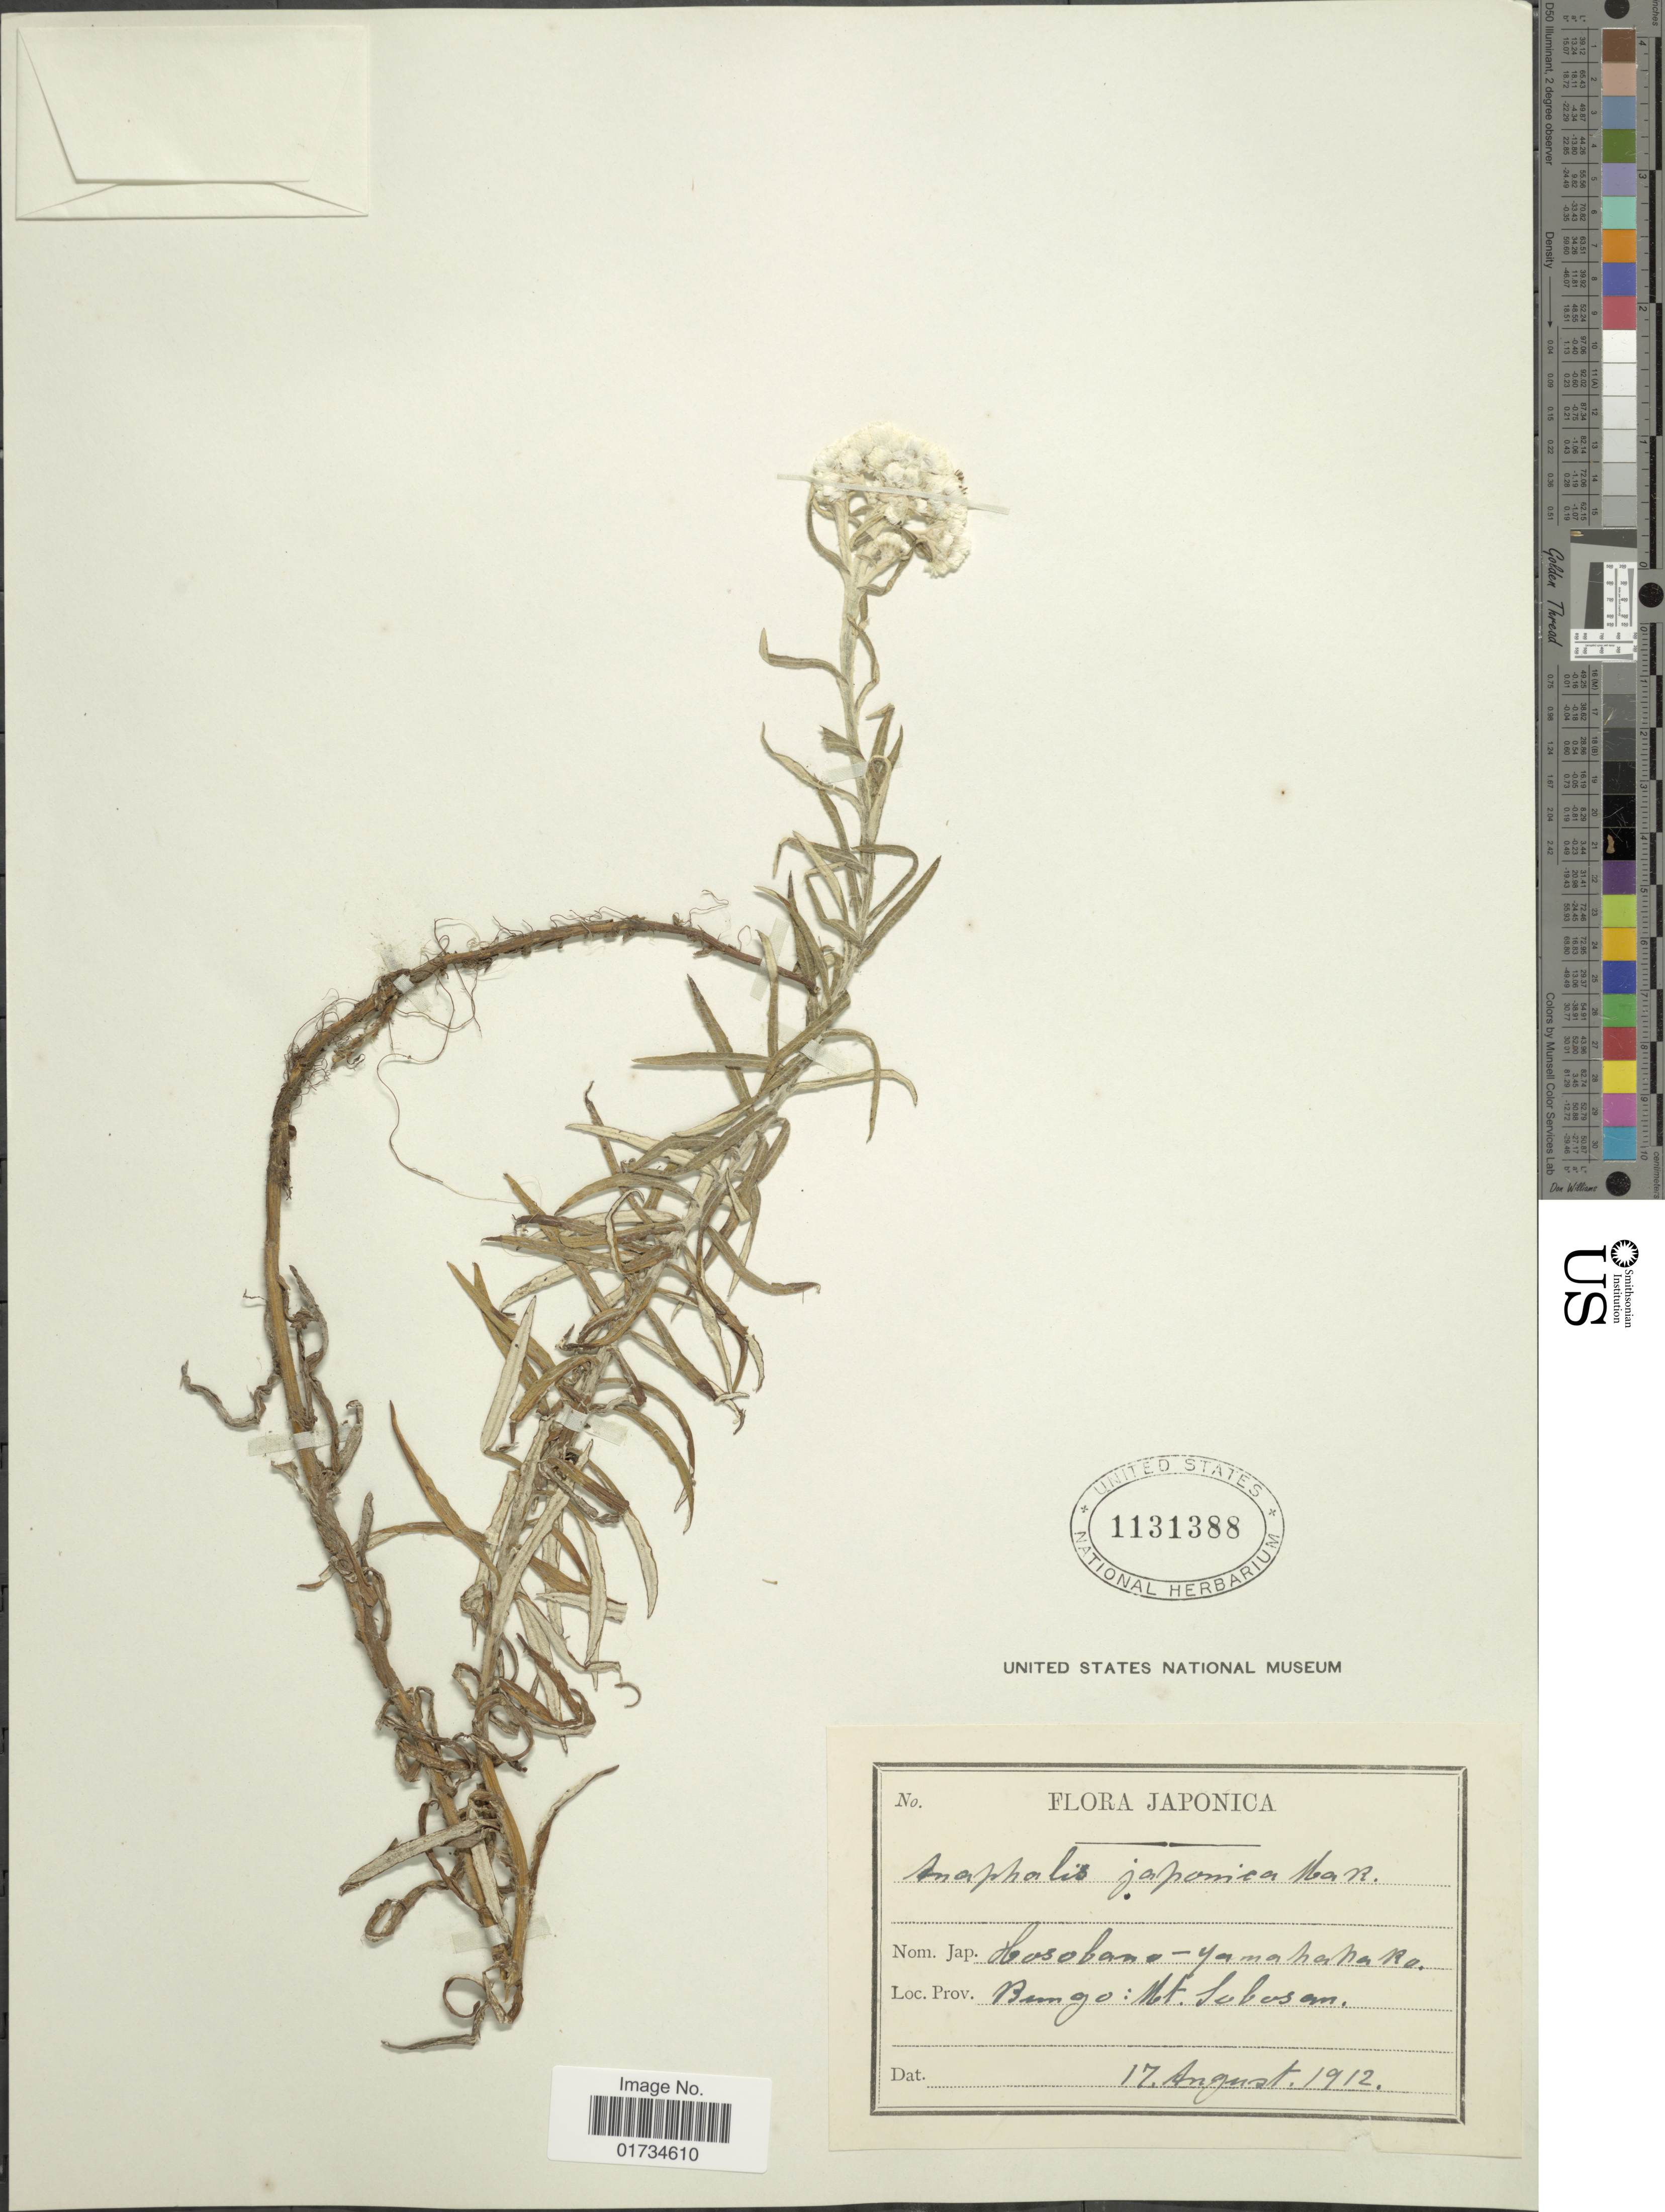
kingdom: Plantae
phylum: Tracheophyta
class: Magnoliopsida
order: Asterales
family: Asteraceae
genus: Anaphalis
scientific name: Anaphalis japonica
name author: Maxim.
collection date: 1912-08-17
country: Japan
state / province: Oita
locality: Prov. Bungo: Mt. Sobosan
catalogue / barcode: US 1131388